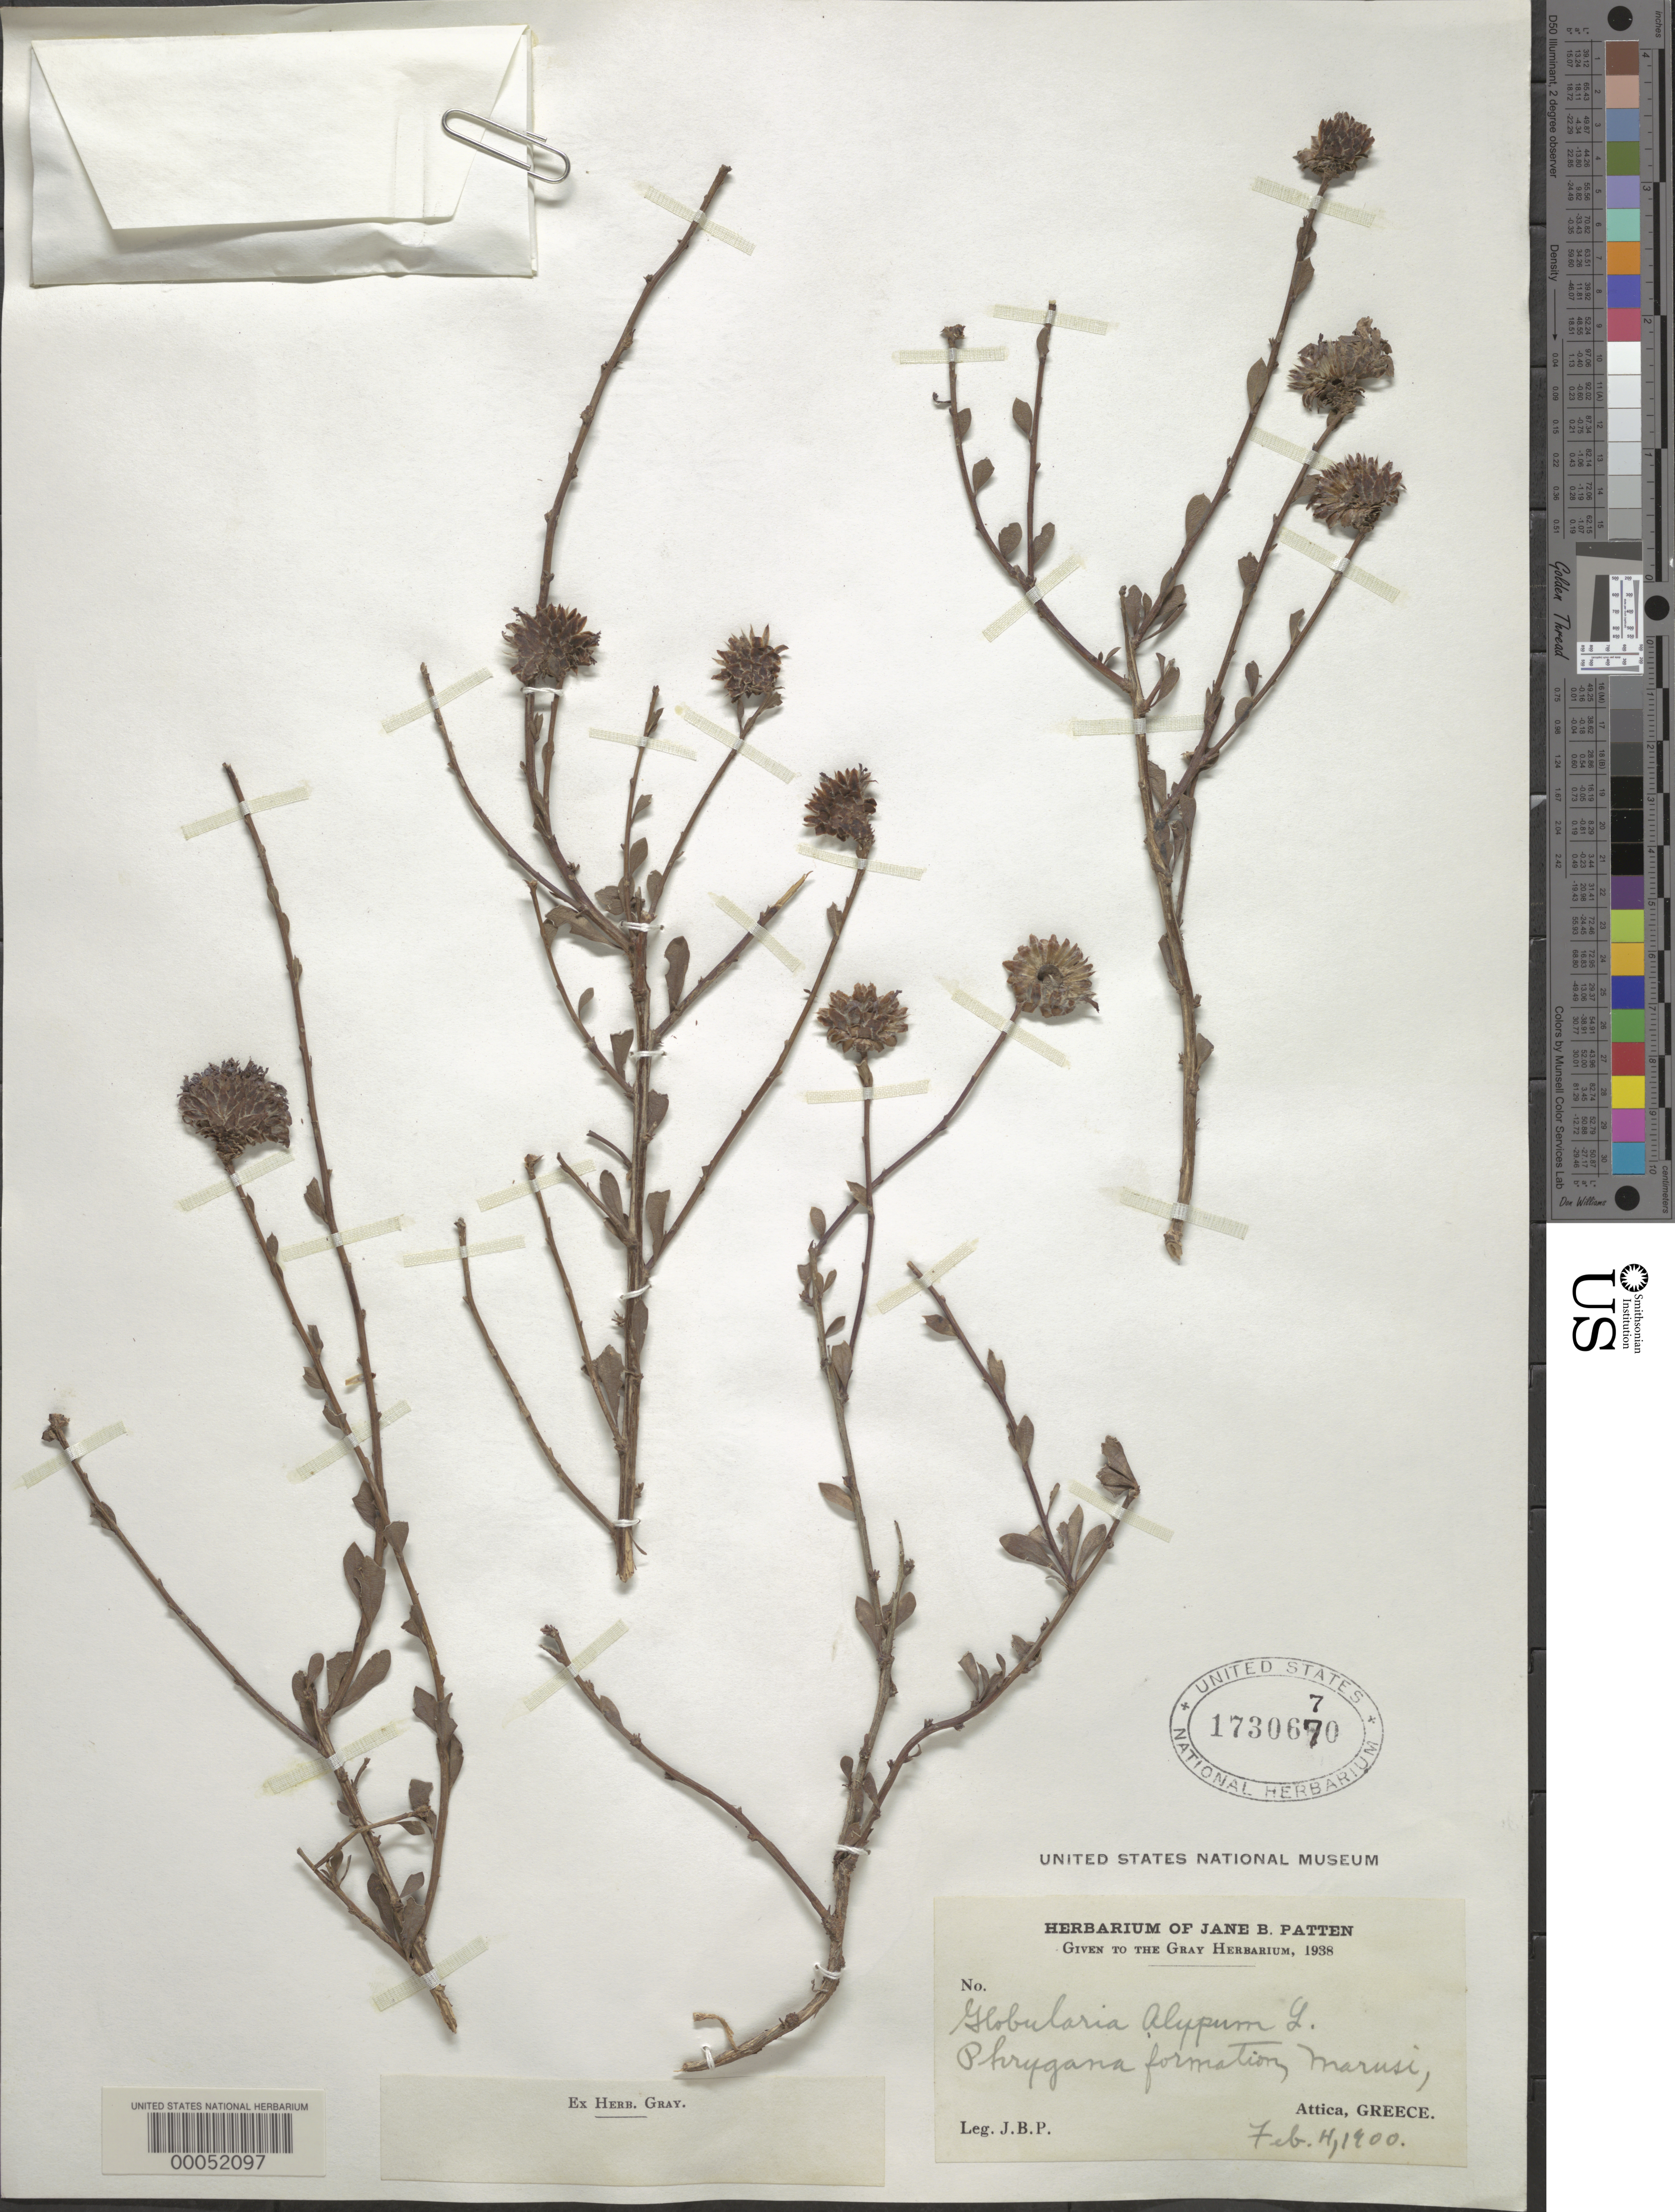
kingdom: Plantae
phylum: Tracheophyta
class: Magnoliopsida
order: Lamiales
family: Plantaginaceae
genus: Globularia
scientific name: Globularia alypum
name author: L.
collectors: J. Patten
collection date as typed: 04 Feb 1900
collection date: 1900-02-04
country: Greece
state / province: Attica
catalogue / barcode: US 1730670